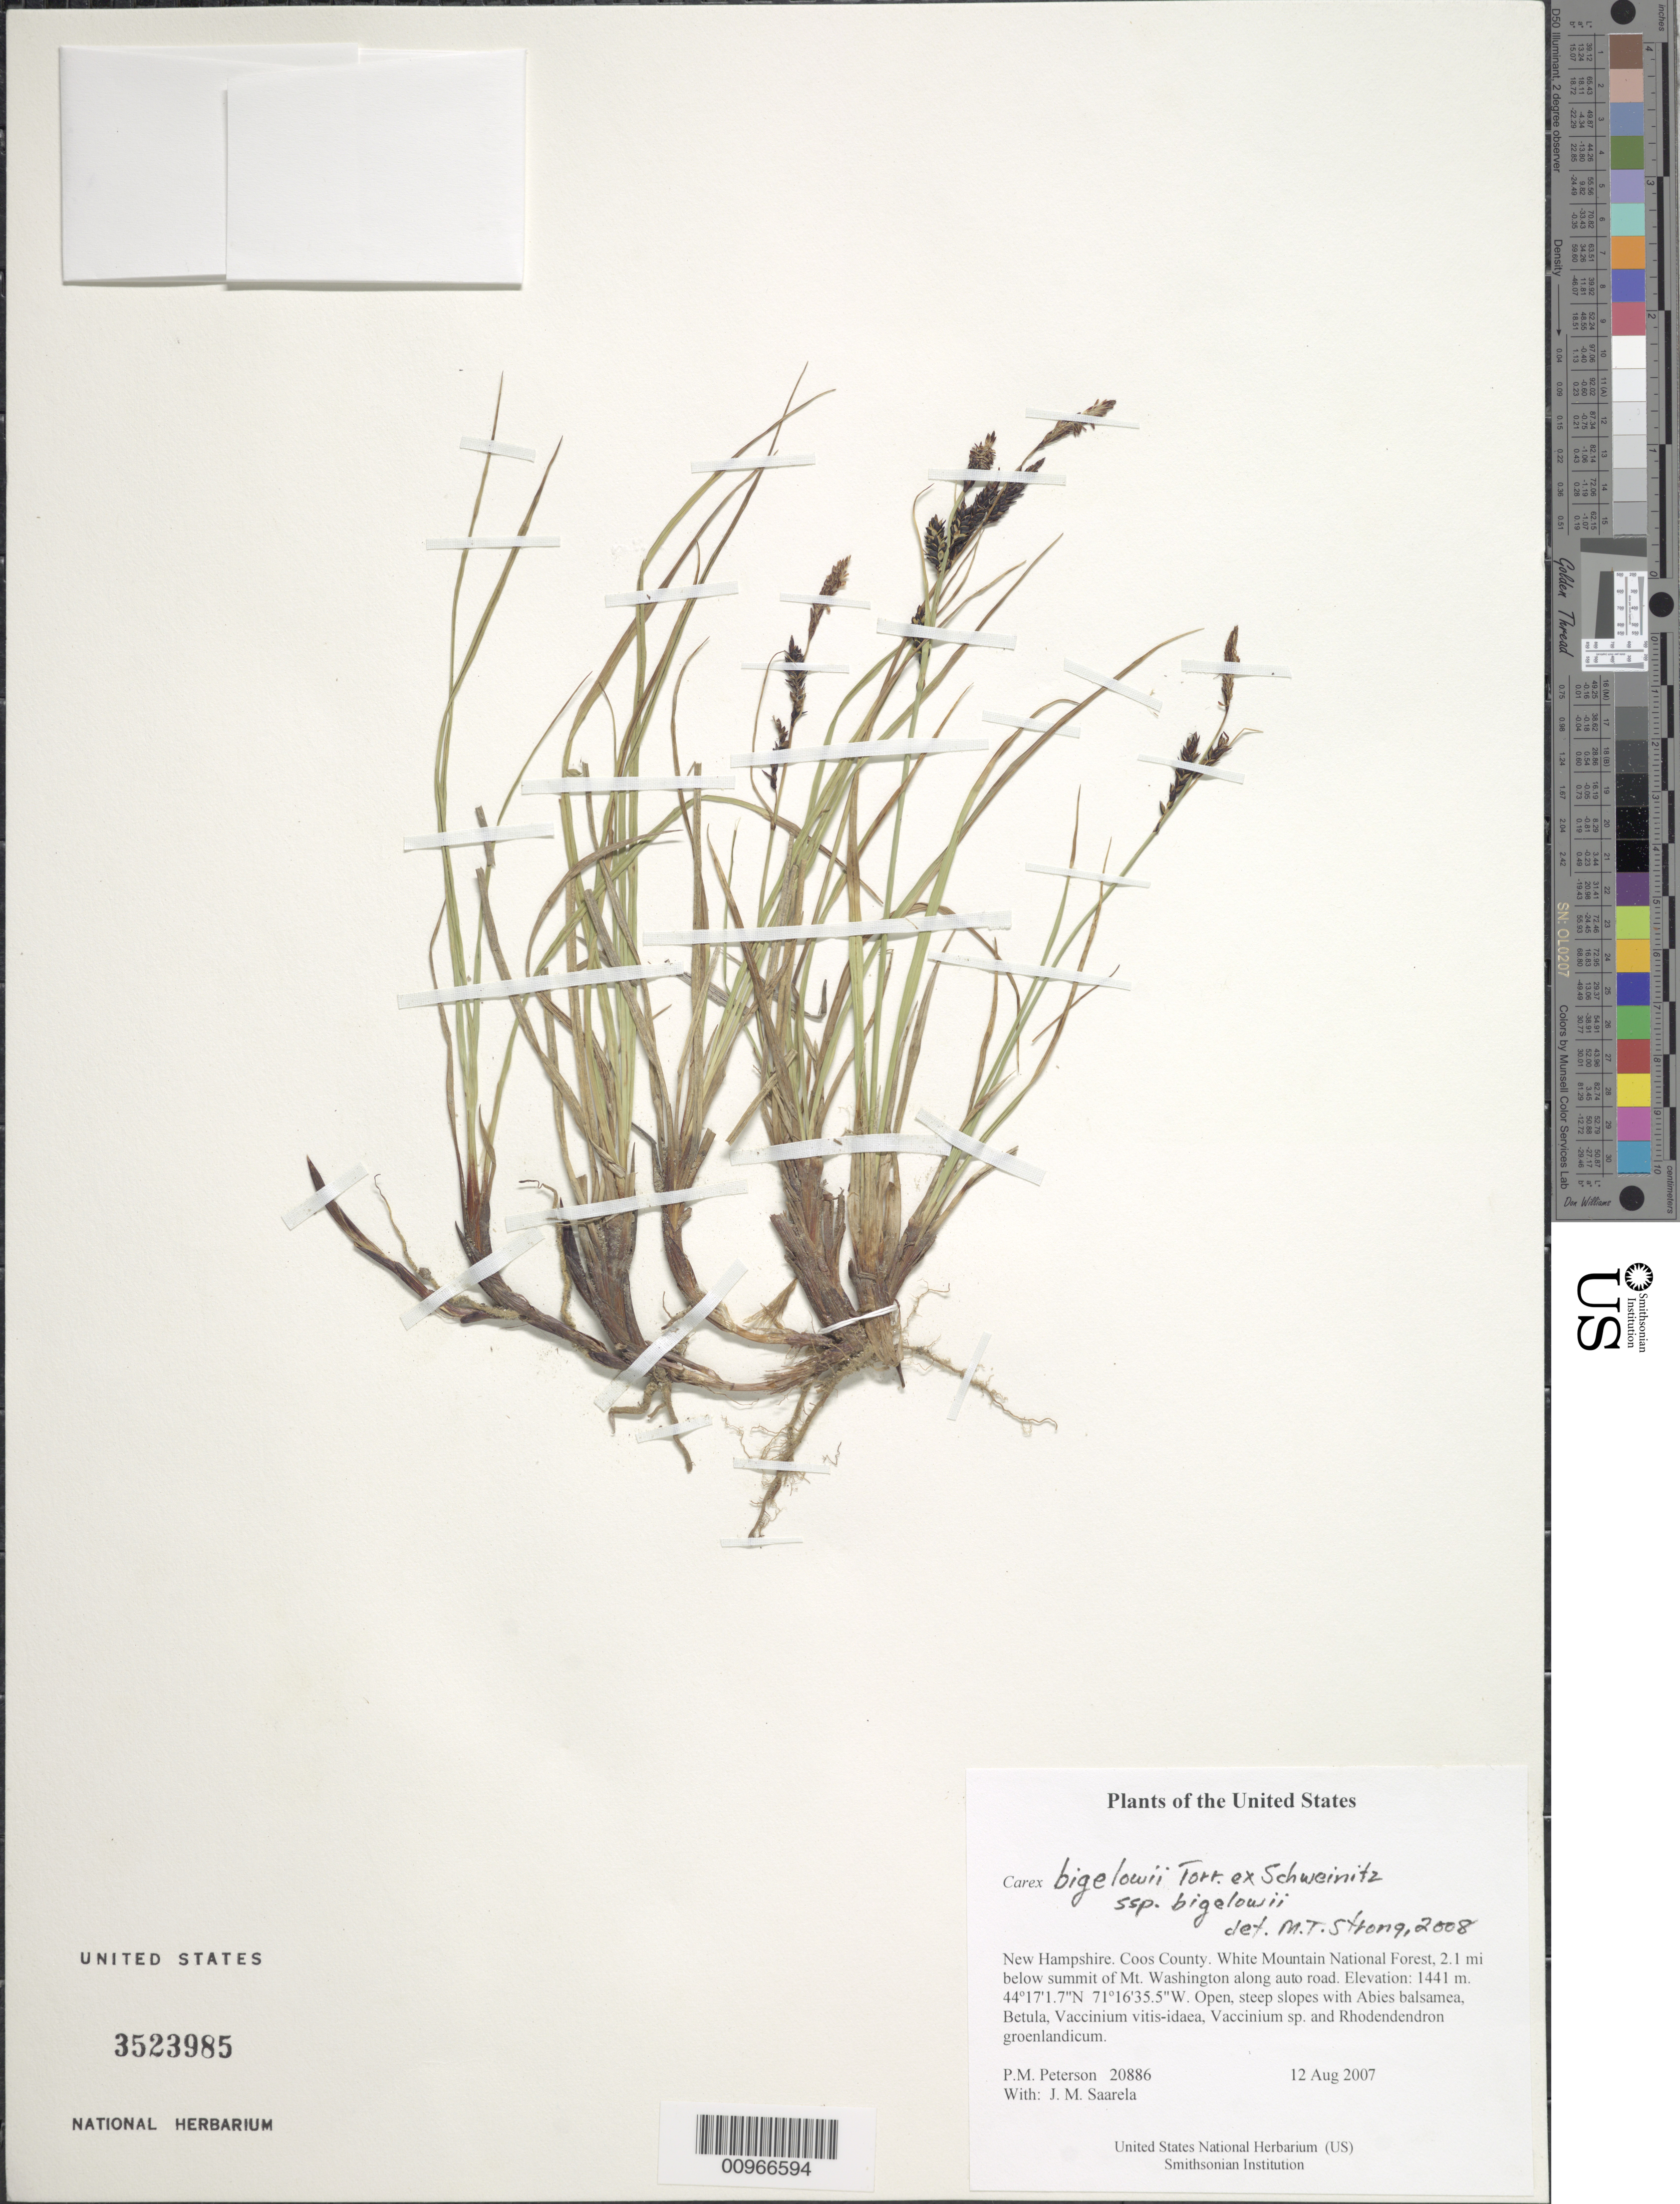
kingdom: Plantae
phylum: Tracheophyta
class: Liliopsida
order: Poales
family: Cyperaceae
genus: Carex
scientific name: Carex bigelowii subsp. bigelowii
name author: Torr. ex Schwein.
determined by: Strong, M. T., (US), Smithsonian Institution - National Museum of Natural History (UNITED STATES)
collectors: P. M. Peterson & J. Saarela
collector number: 20886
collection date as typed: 12 Aug 2007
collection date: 2007-08-12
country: United States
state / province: New Hampshire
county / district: Coos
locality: White Mountain National Forest, 2.1 mi below summit of Mt. Washington along auto road.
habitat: Open, steep slopes with Abies balsamea, Betula, Vaccinium vitis-idaea, Vaccinium sp. and Rhodendendron groenlandicum.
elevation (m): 1441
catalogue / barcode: US 3523985